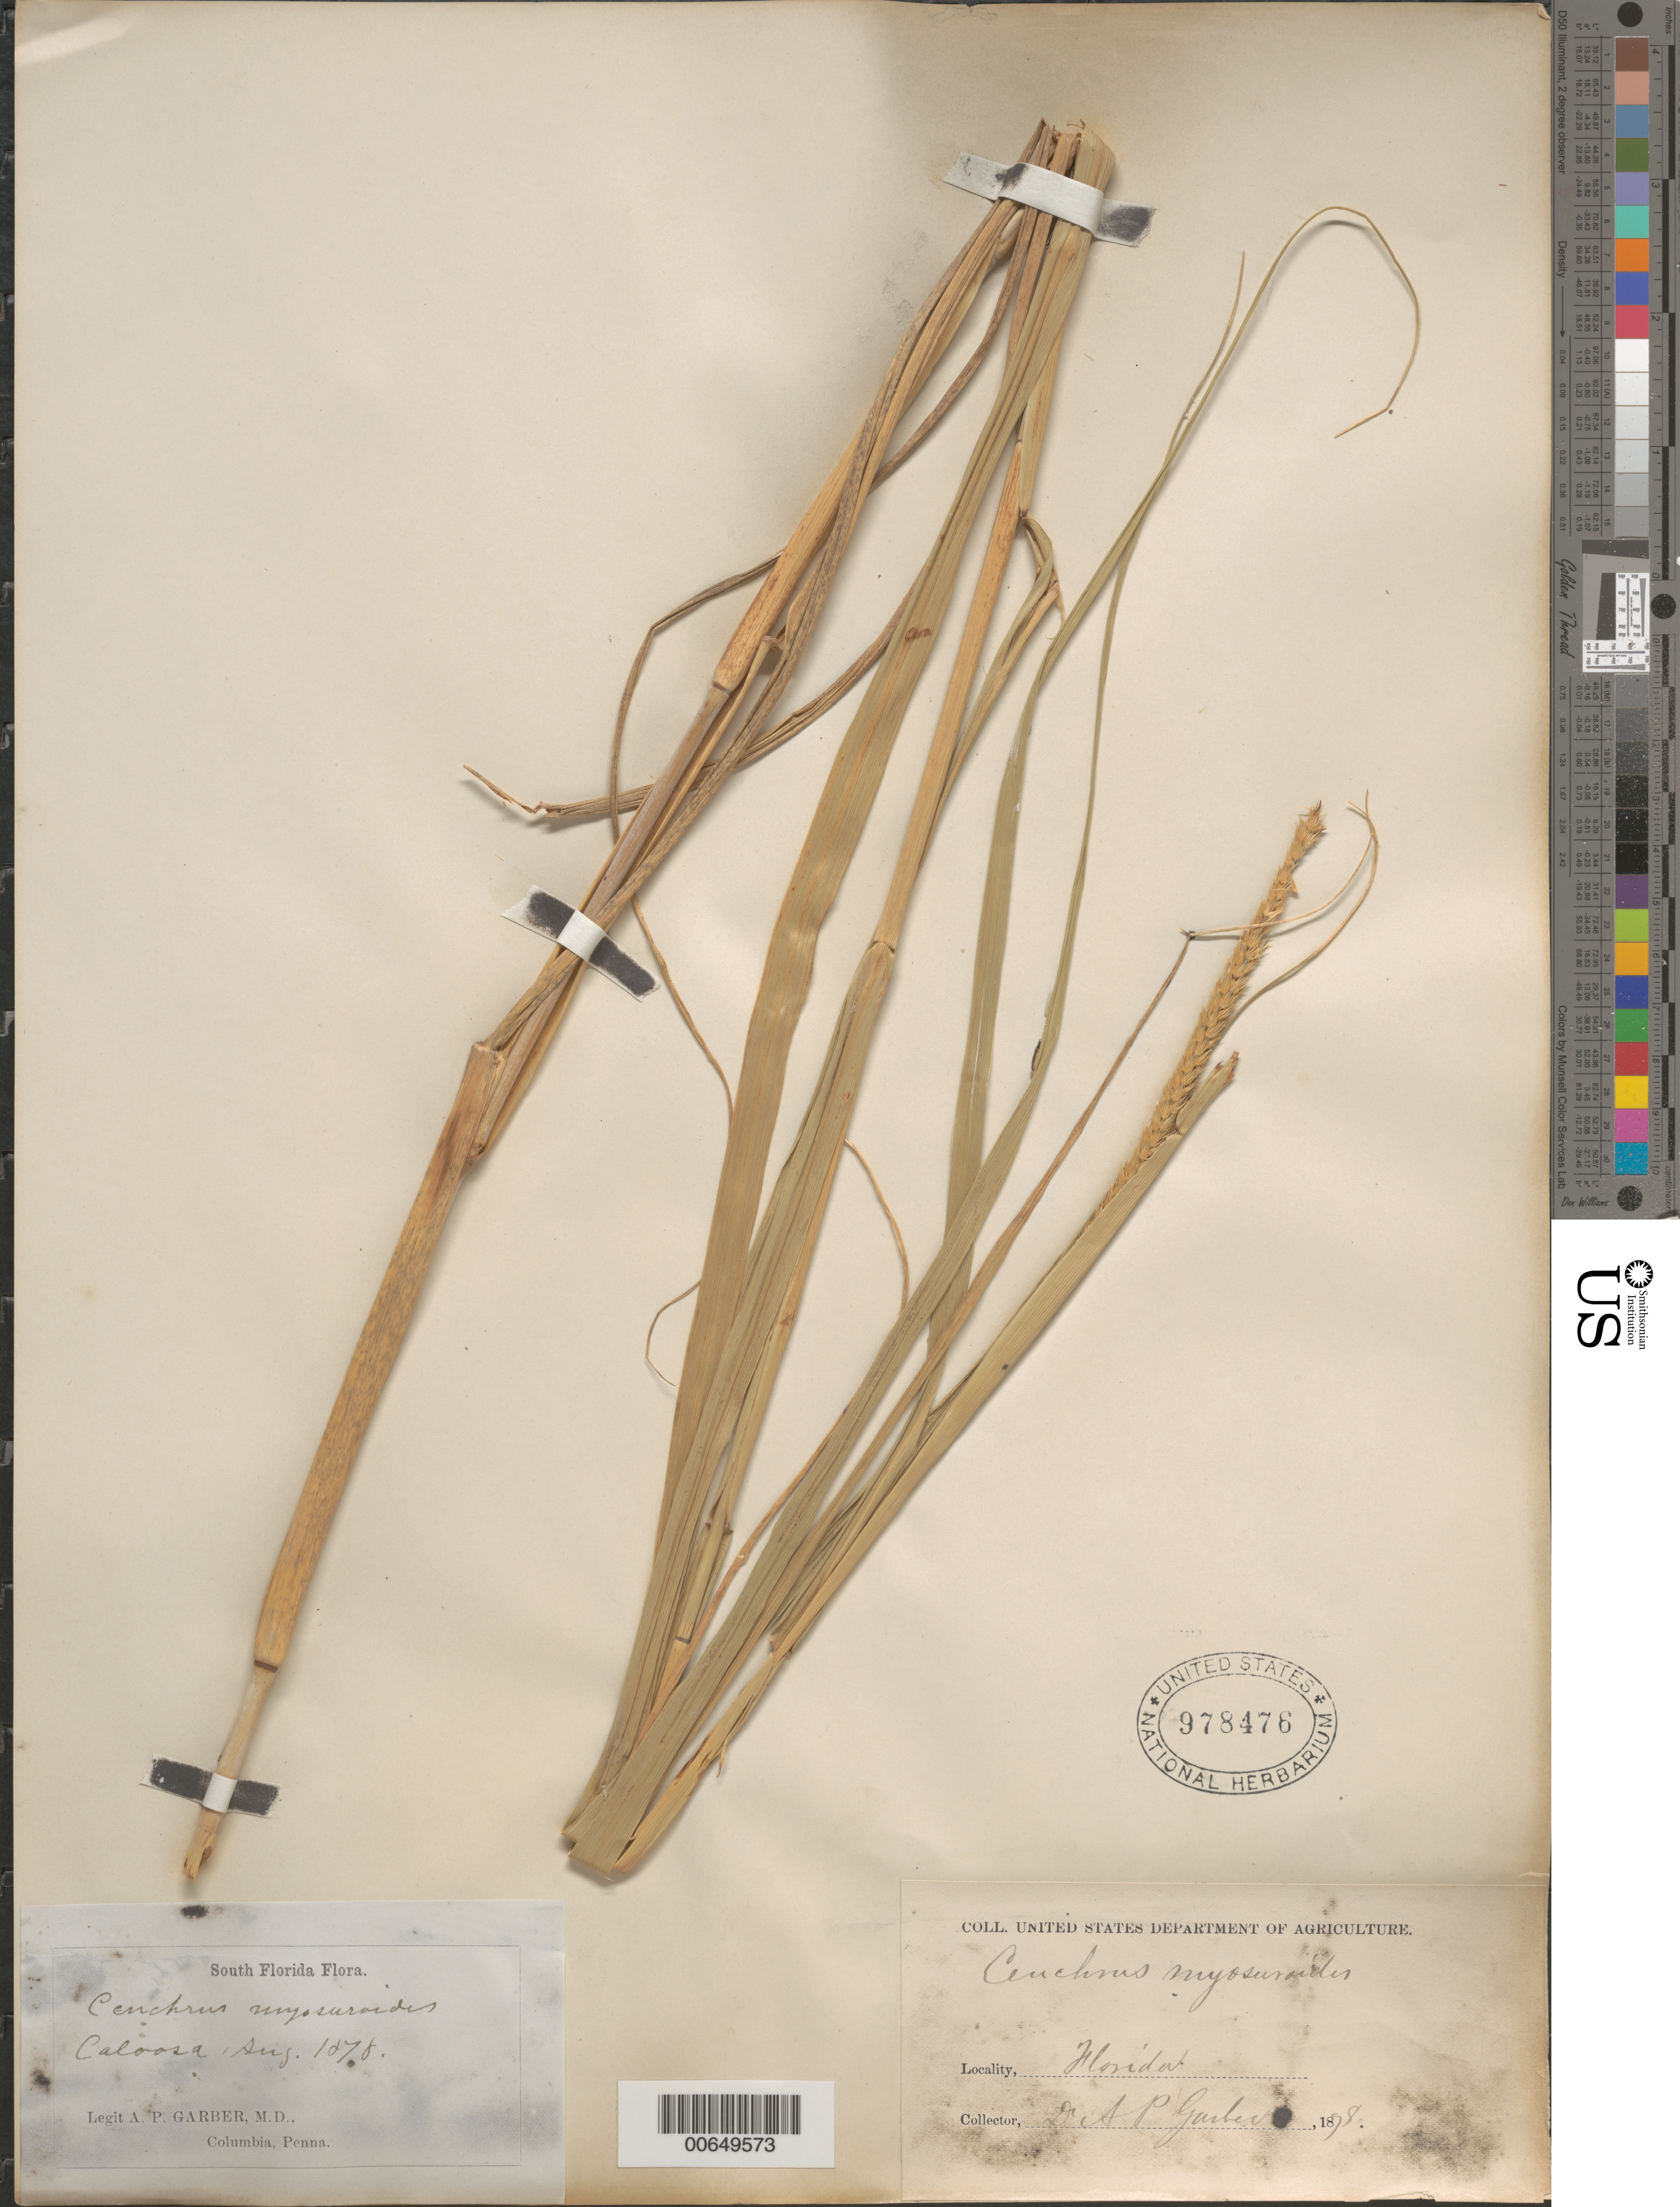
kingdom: Plantae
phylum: Tracheophyta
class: Liliopsida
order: Poales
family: Poaceae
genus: Cenchrus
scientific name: Cenchrus myosuroides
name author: Kunth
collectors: A. P. Garber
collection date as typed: Aug 1878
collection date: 1878-08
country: United States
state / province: Florida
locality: S FL Flora, Caloosa.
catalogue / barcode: US 978476